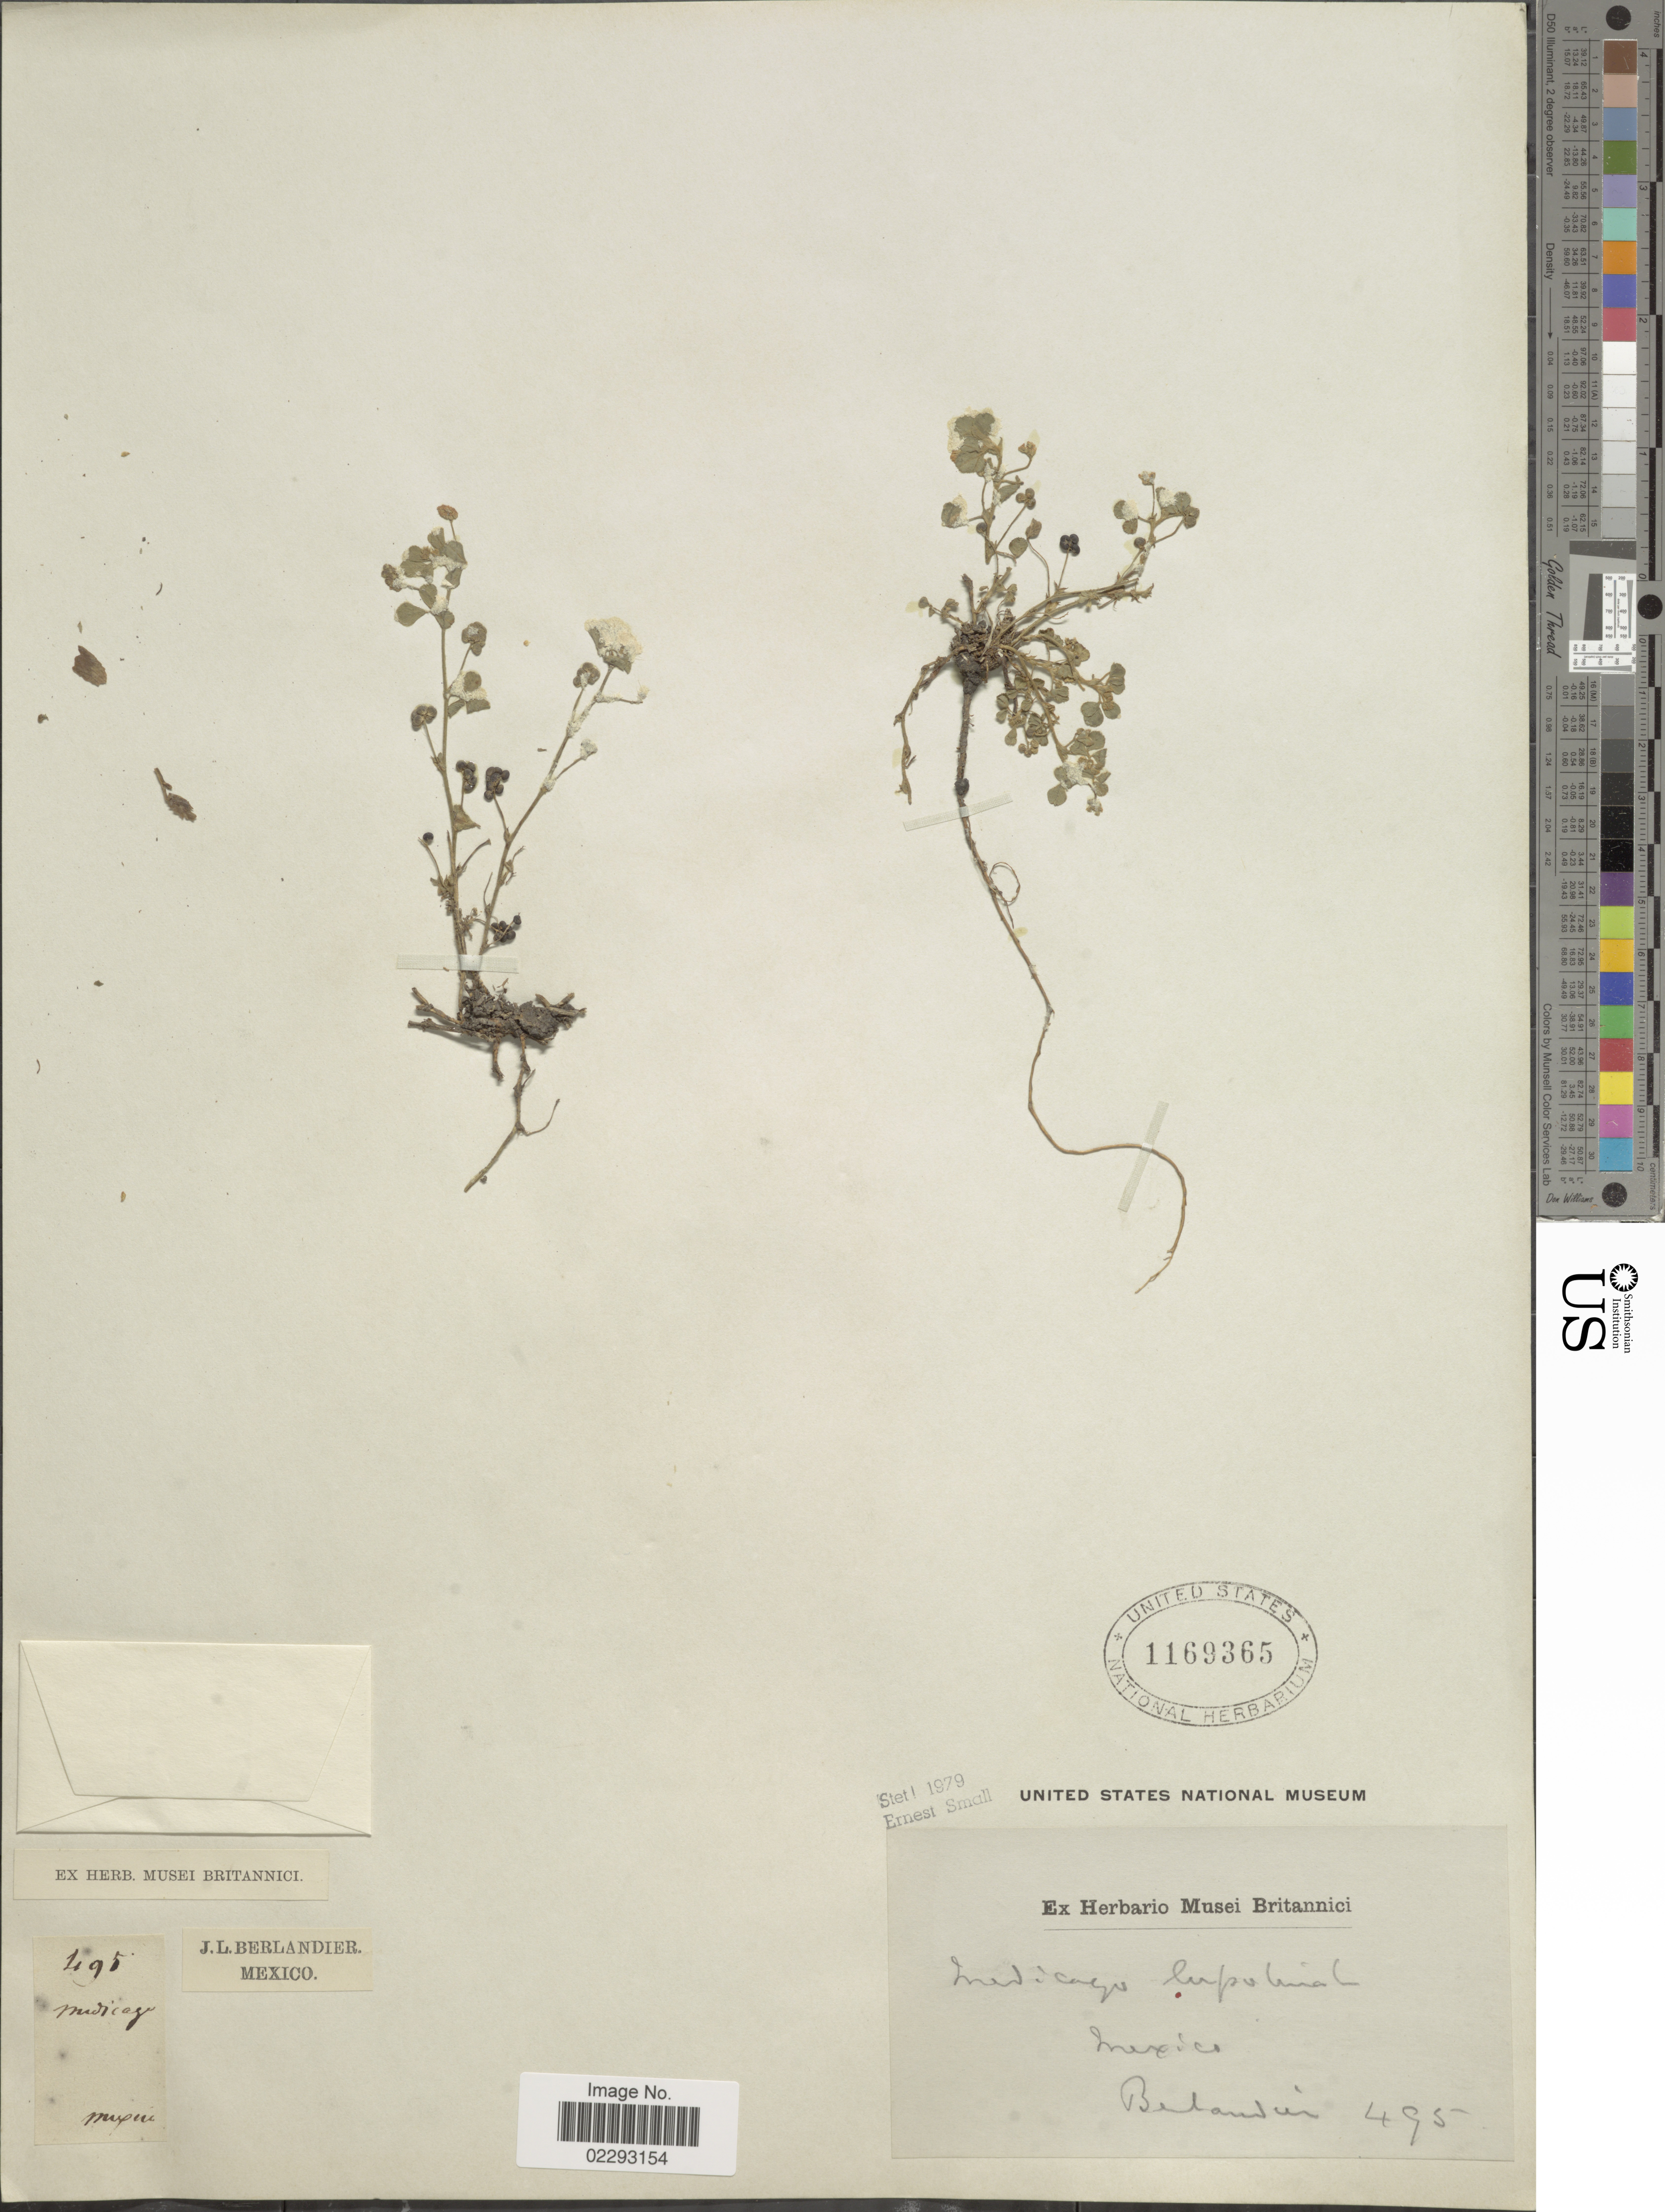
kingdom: Plantae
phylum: Tracheophyta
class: Magnoliopsida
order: Fabales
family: Fabaceae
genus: Medicago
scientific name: Medicago lupulina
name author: L.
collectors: J. L. Berlandier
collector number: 495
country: Mexico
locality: Mexico.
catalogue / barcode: US 1169365